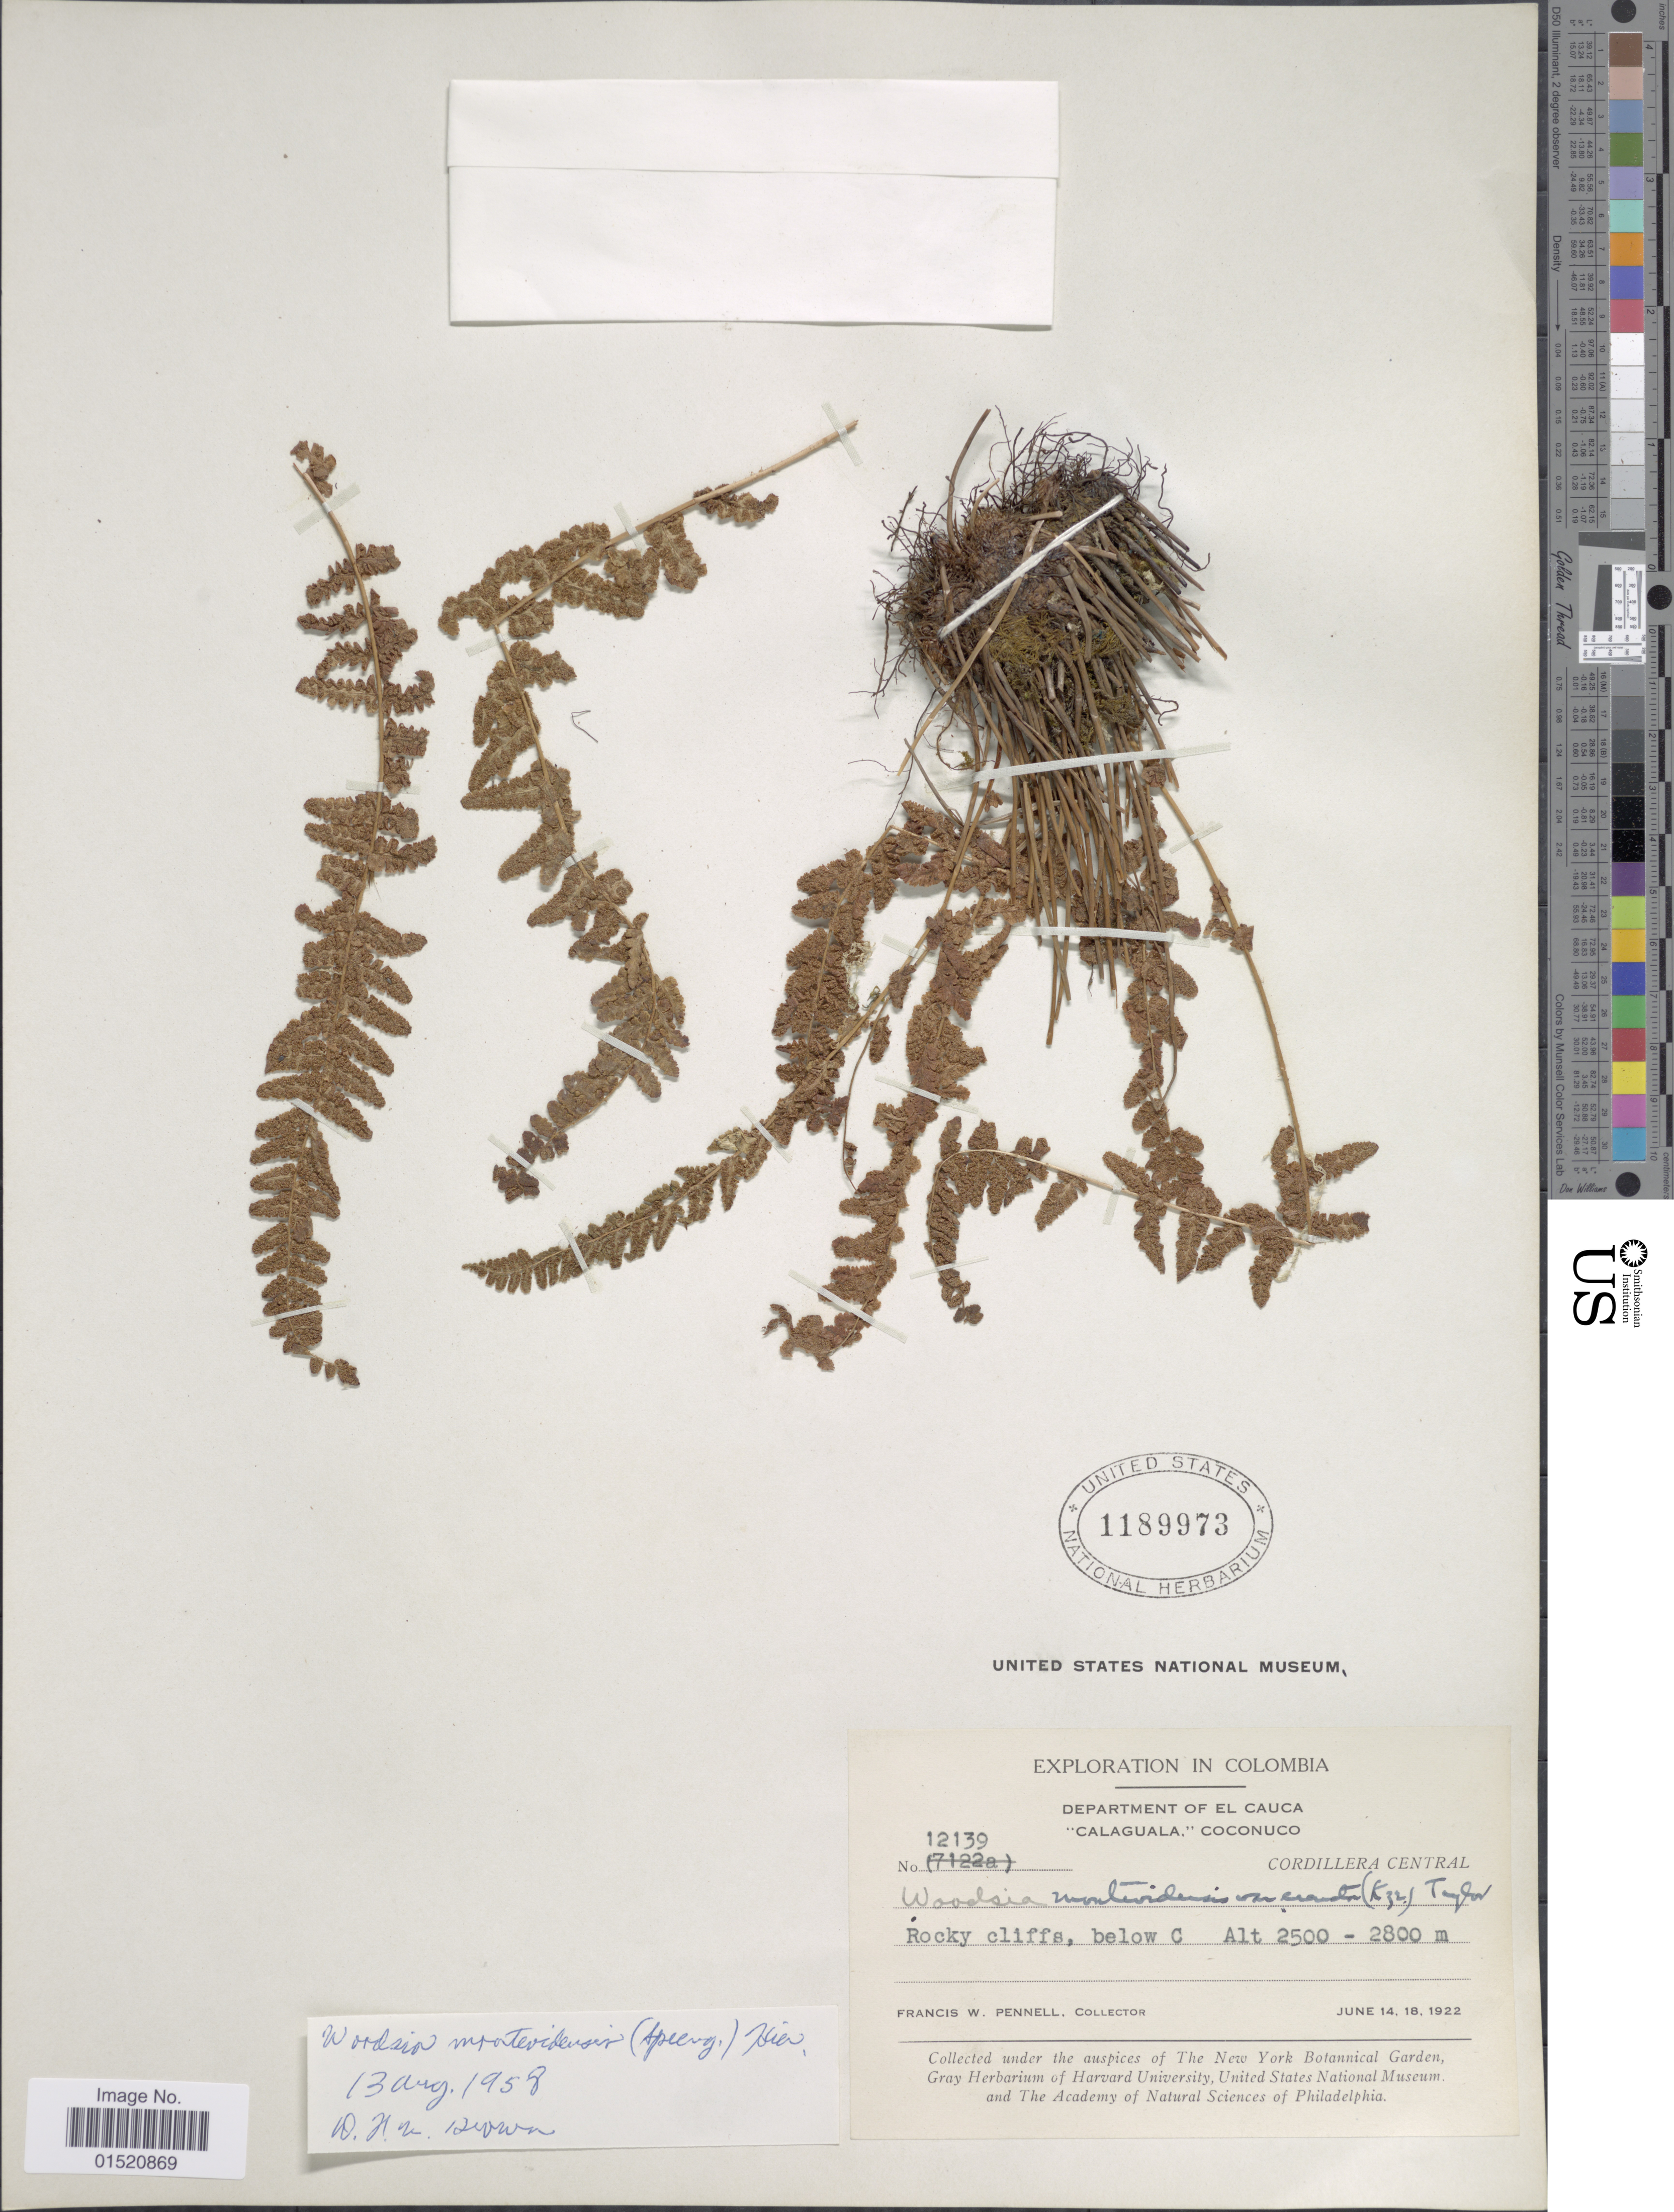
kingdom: Plantae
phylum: Tracheophyta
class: Polypodiopsida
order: Polypodiales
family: Woodsiaceae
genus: Woodsia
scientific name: Woodsia montevidensis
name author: (Spreng.) Hieron.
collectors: F. W. Pennell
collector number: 12139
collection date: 1922-06-14/1922-06-18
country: Colombia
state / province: Cauca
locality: Department of El Cauca 'Calaguala,' Coconuco, Cordillera Central, Rocky cliffs, below C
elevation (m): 2500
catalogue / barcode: US 1189973